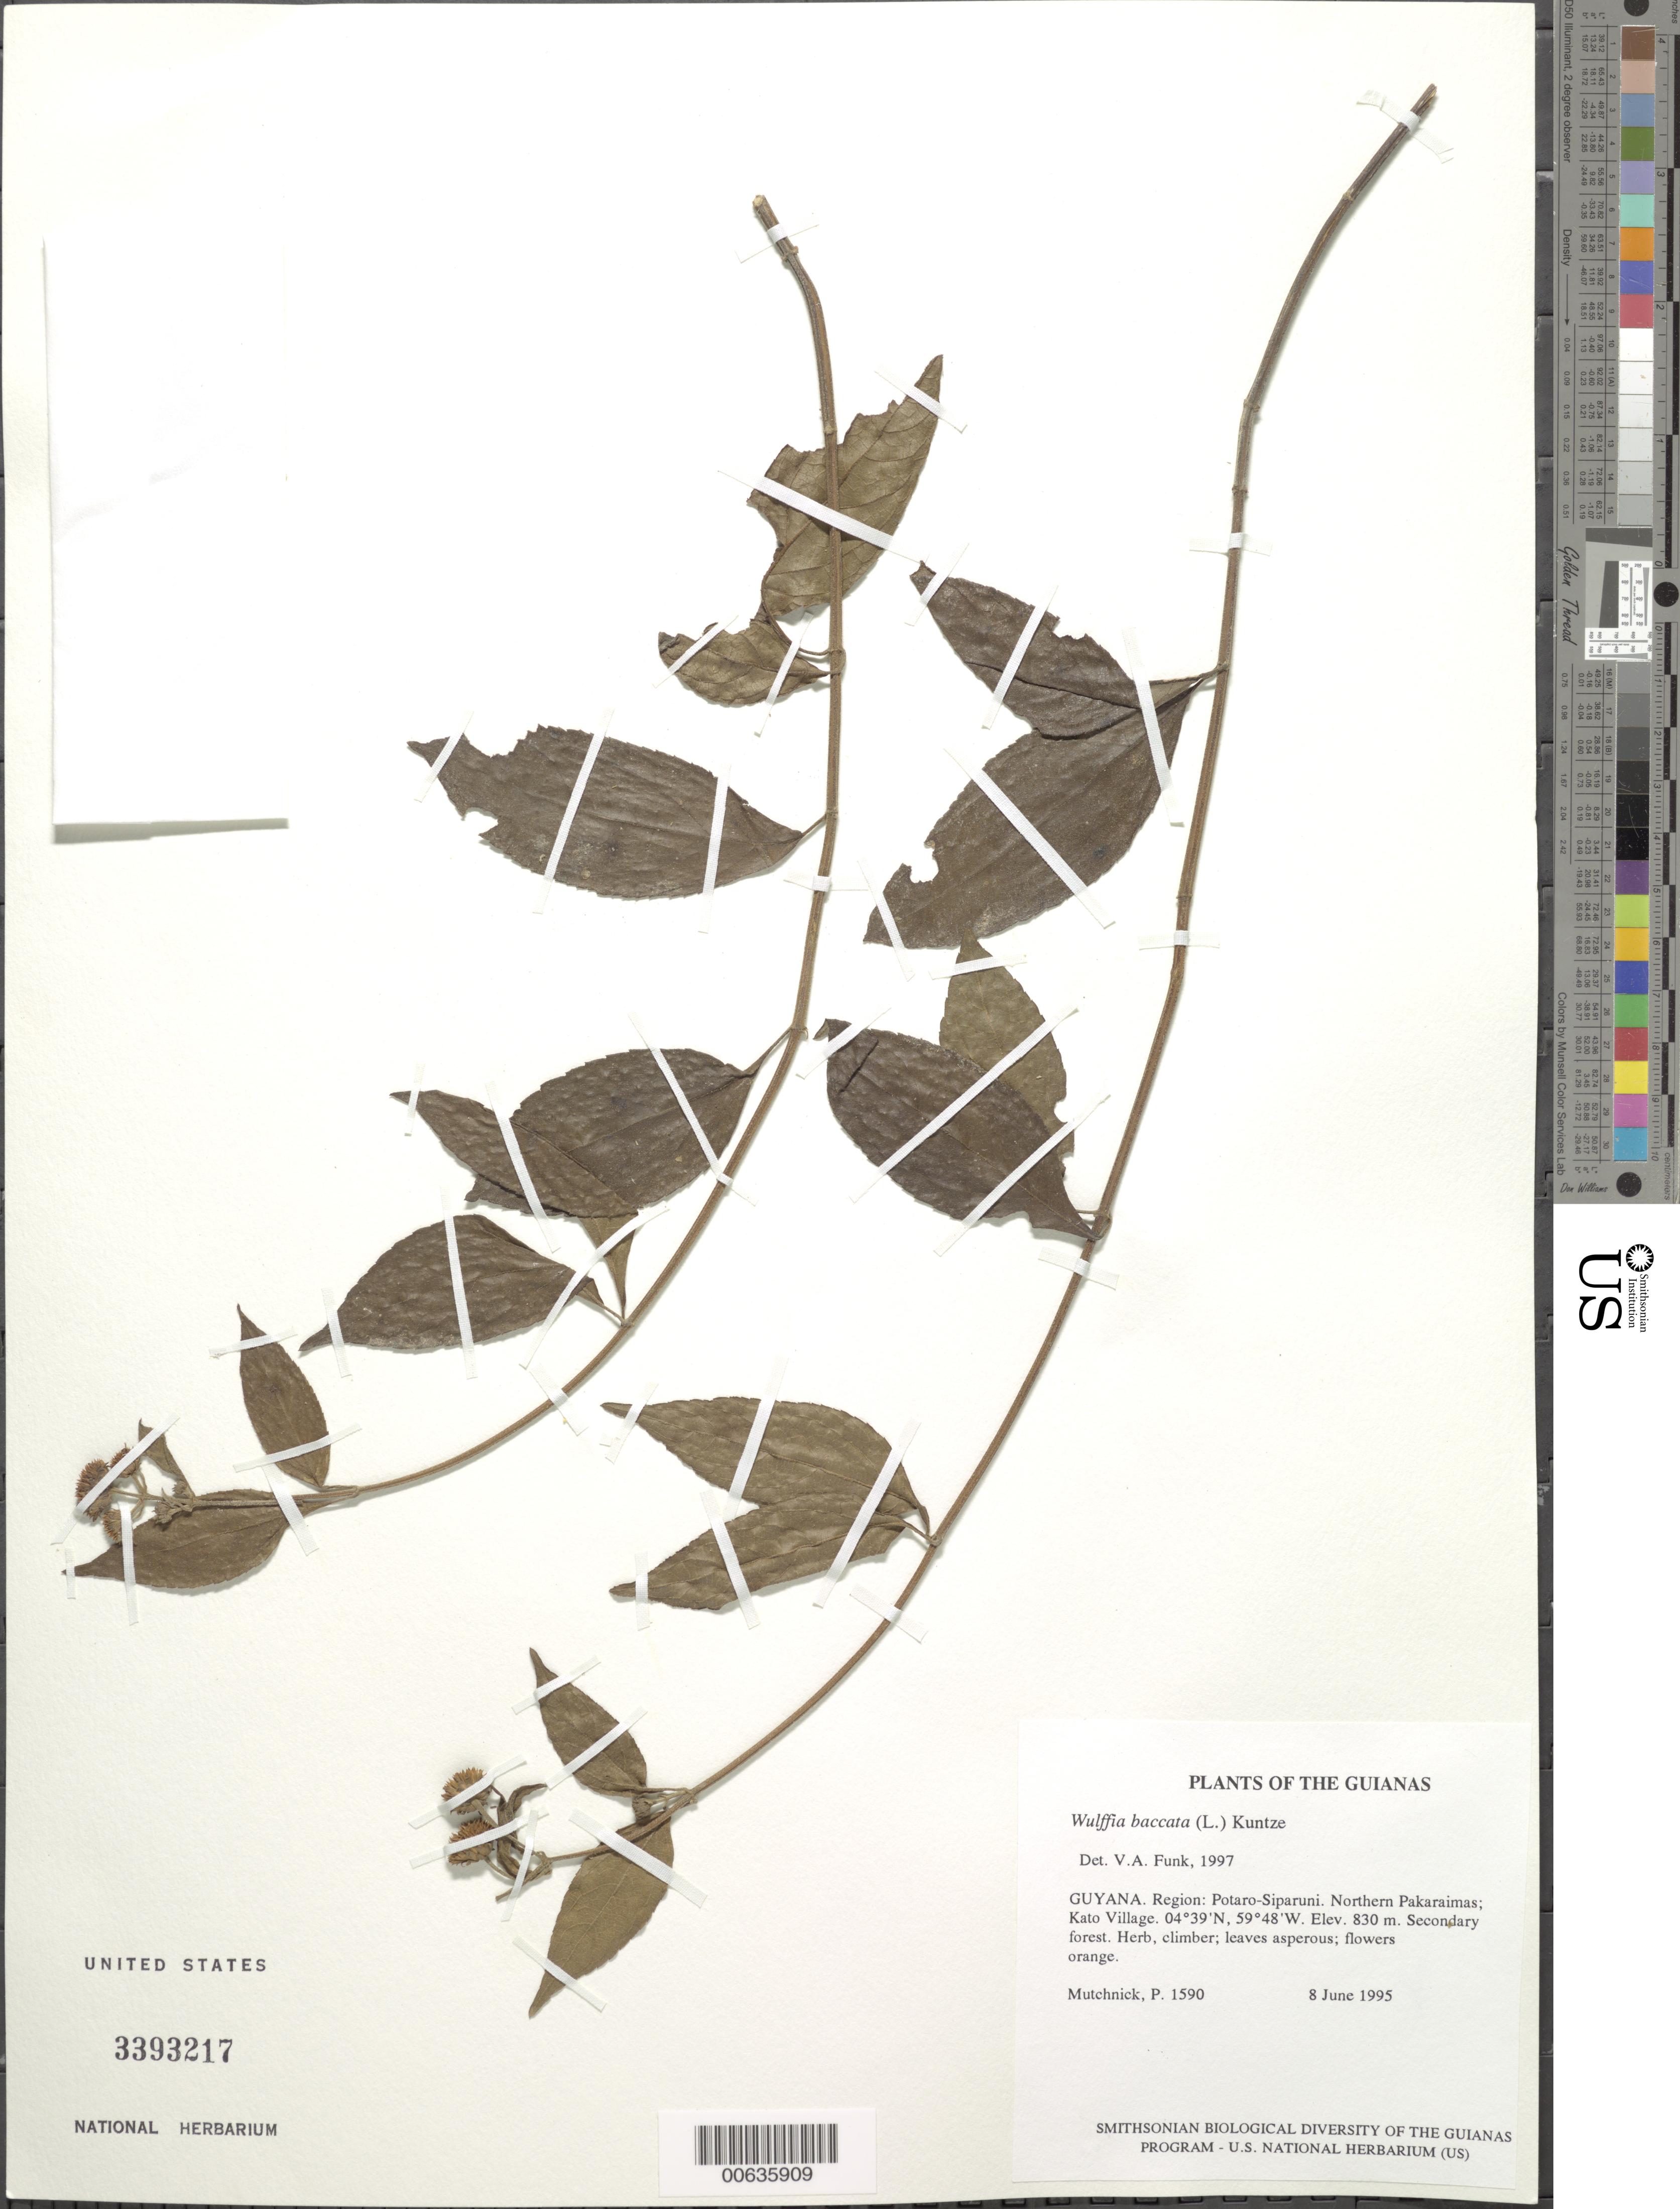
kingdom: Plantae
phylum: Tracheophyta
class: Magnoliopsida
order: Asterales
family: Asteraceae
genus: Wulffia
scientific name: Wulffia baccata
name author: (L. f.) Kuntze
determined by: Funk, Vicki A., (BOT), Smithsonian Institution - National Museum of Natural History (UNITED STATES)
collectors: P. Mutchnick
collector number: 1590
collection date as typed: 8 June 1995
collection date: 1995-06-08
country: Guyana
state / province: Potaro-Siparuni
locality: Northern Pakaraimas; Kato Village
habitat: Secondary forest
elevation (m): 830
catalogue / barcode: US 3393217